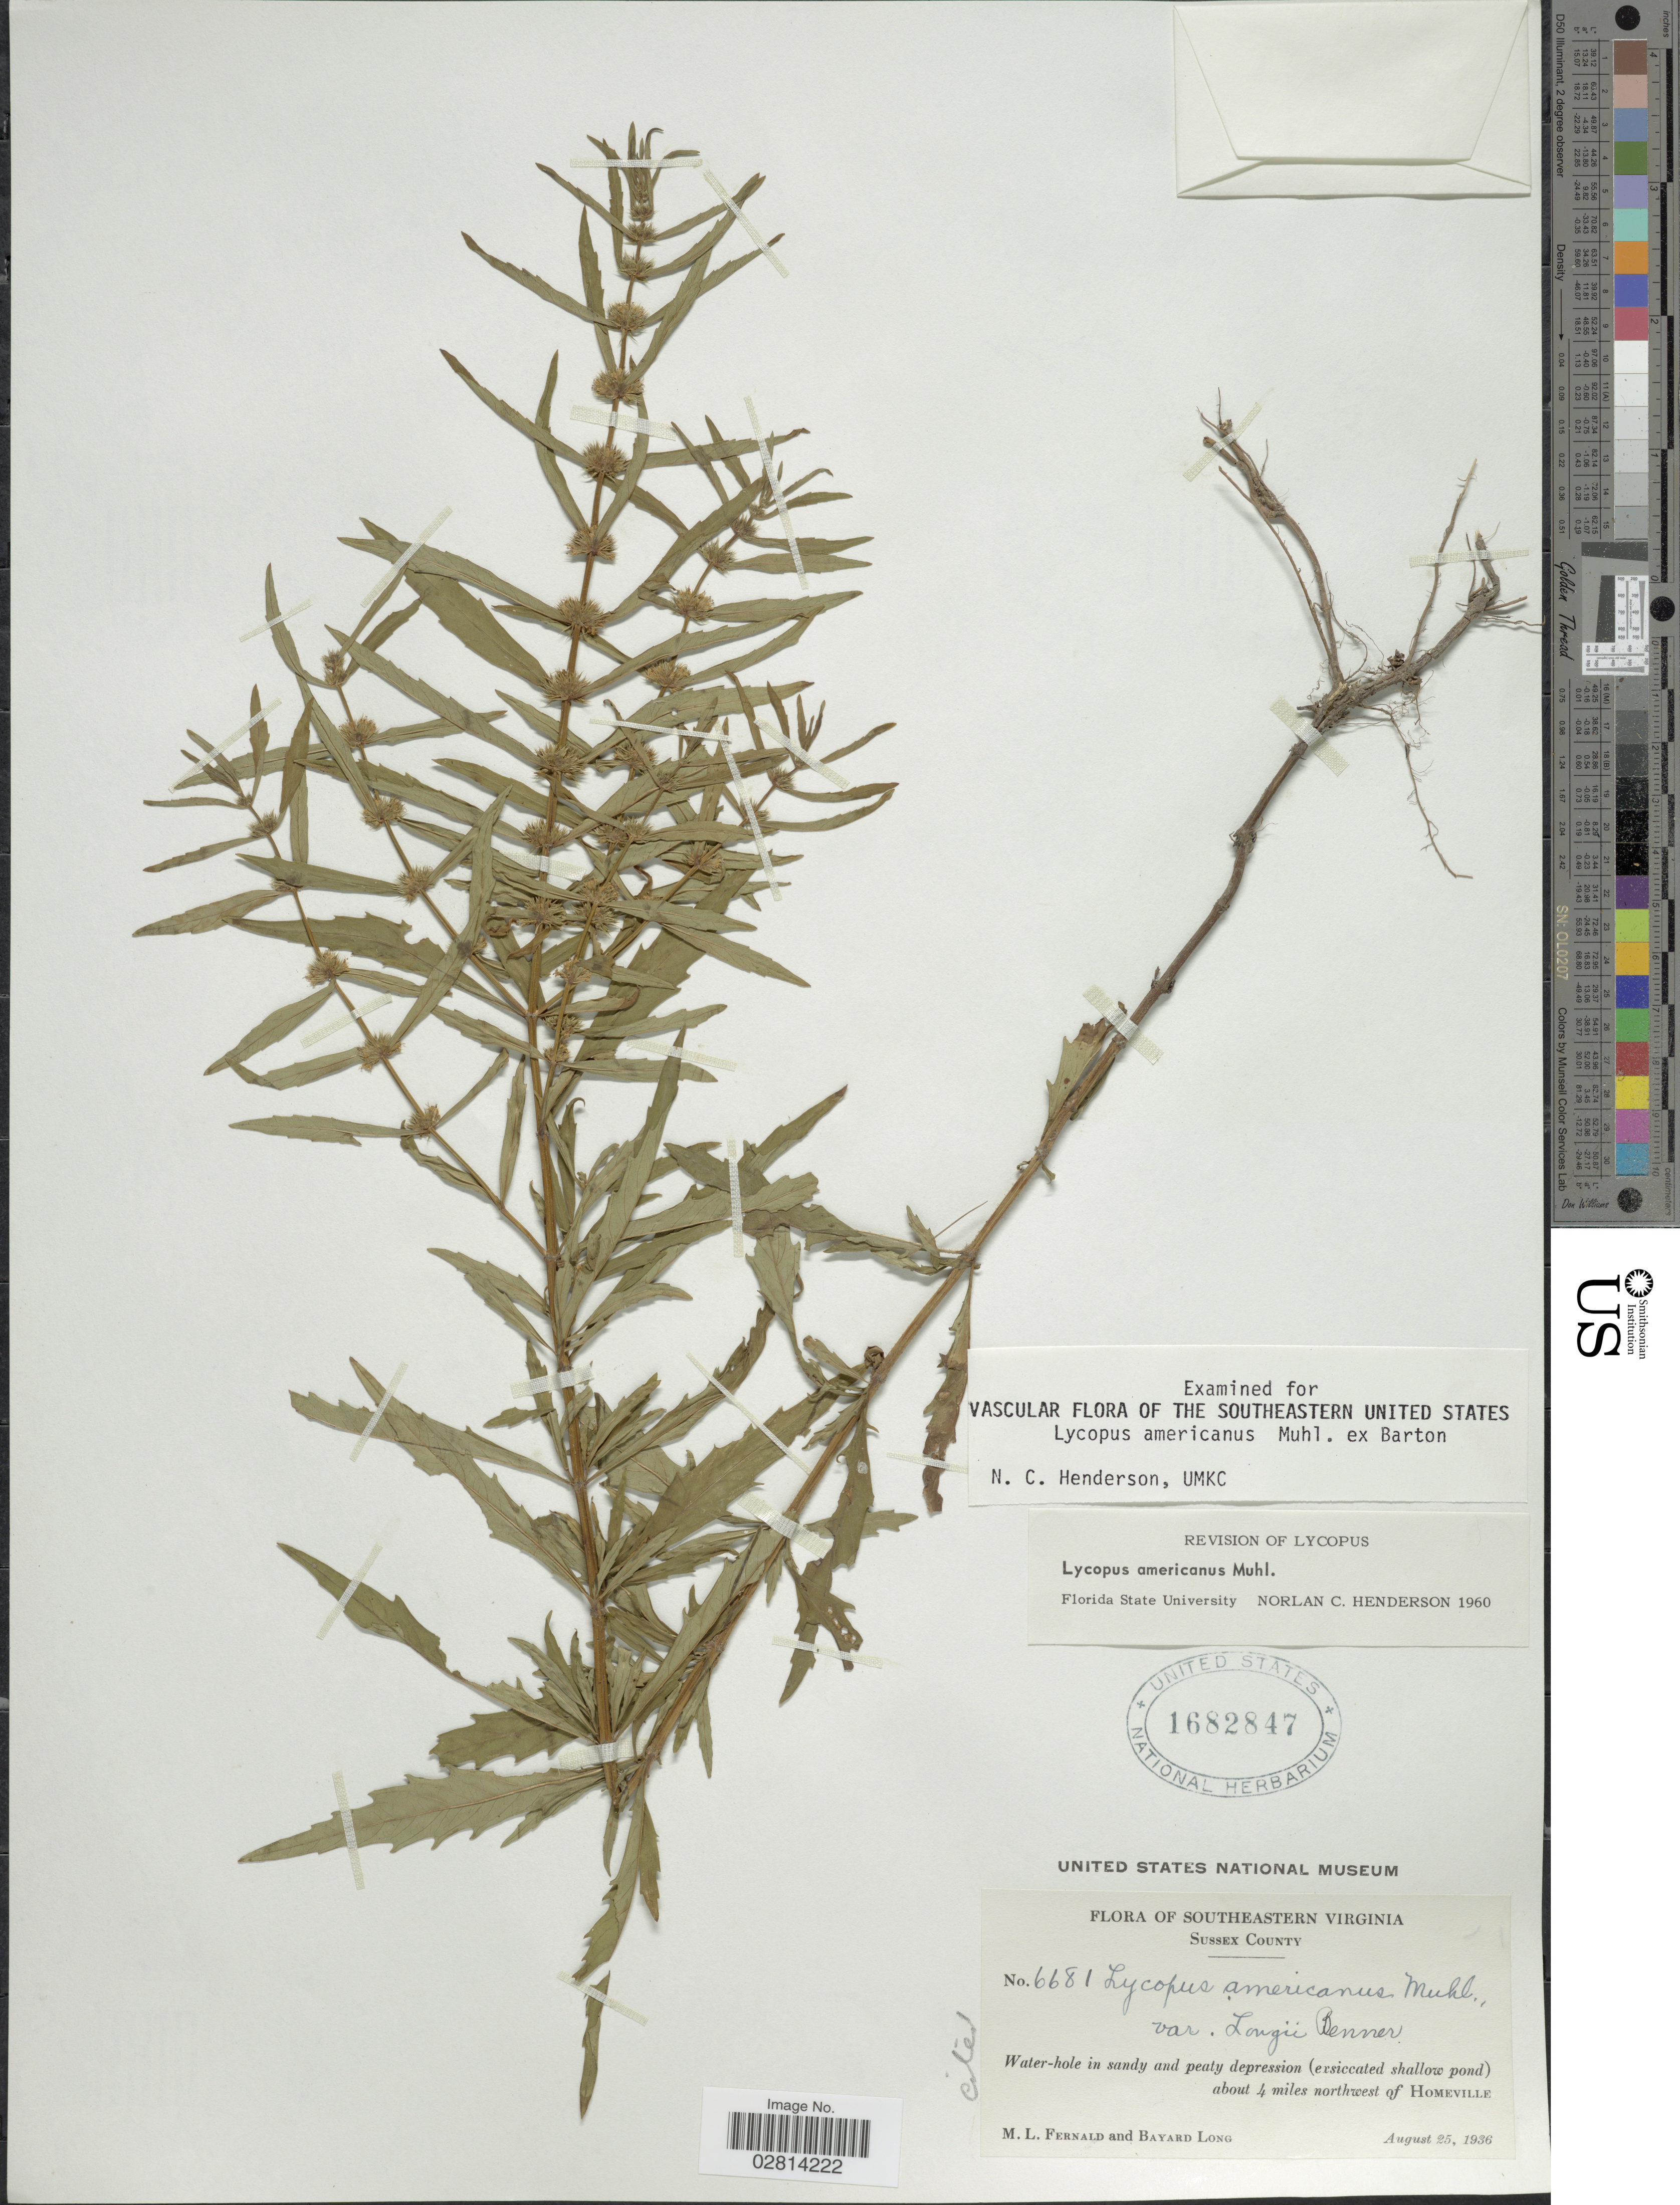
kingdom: Plantae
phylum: Tracheophyta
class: Magnoliopsida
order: Lamiales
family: Lamiaceae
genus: Lycopus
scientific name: Lycopus americanus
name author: Muhl. ex W.P.C. Barton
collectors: M. L. Fernald & B. Long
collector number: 6681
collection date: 1936-08-25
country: United States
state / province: Virginia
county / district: Sussex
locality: Southeastern Virginia, Sussex County, about 4 miles northeast of Homeville.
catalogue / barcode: US 1682847